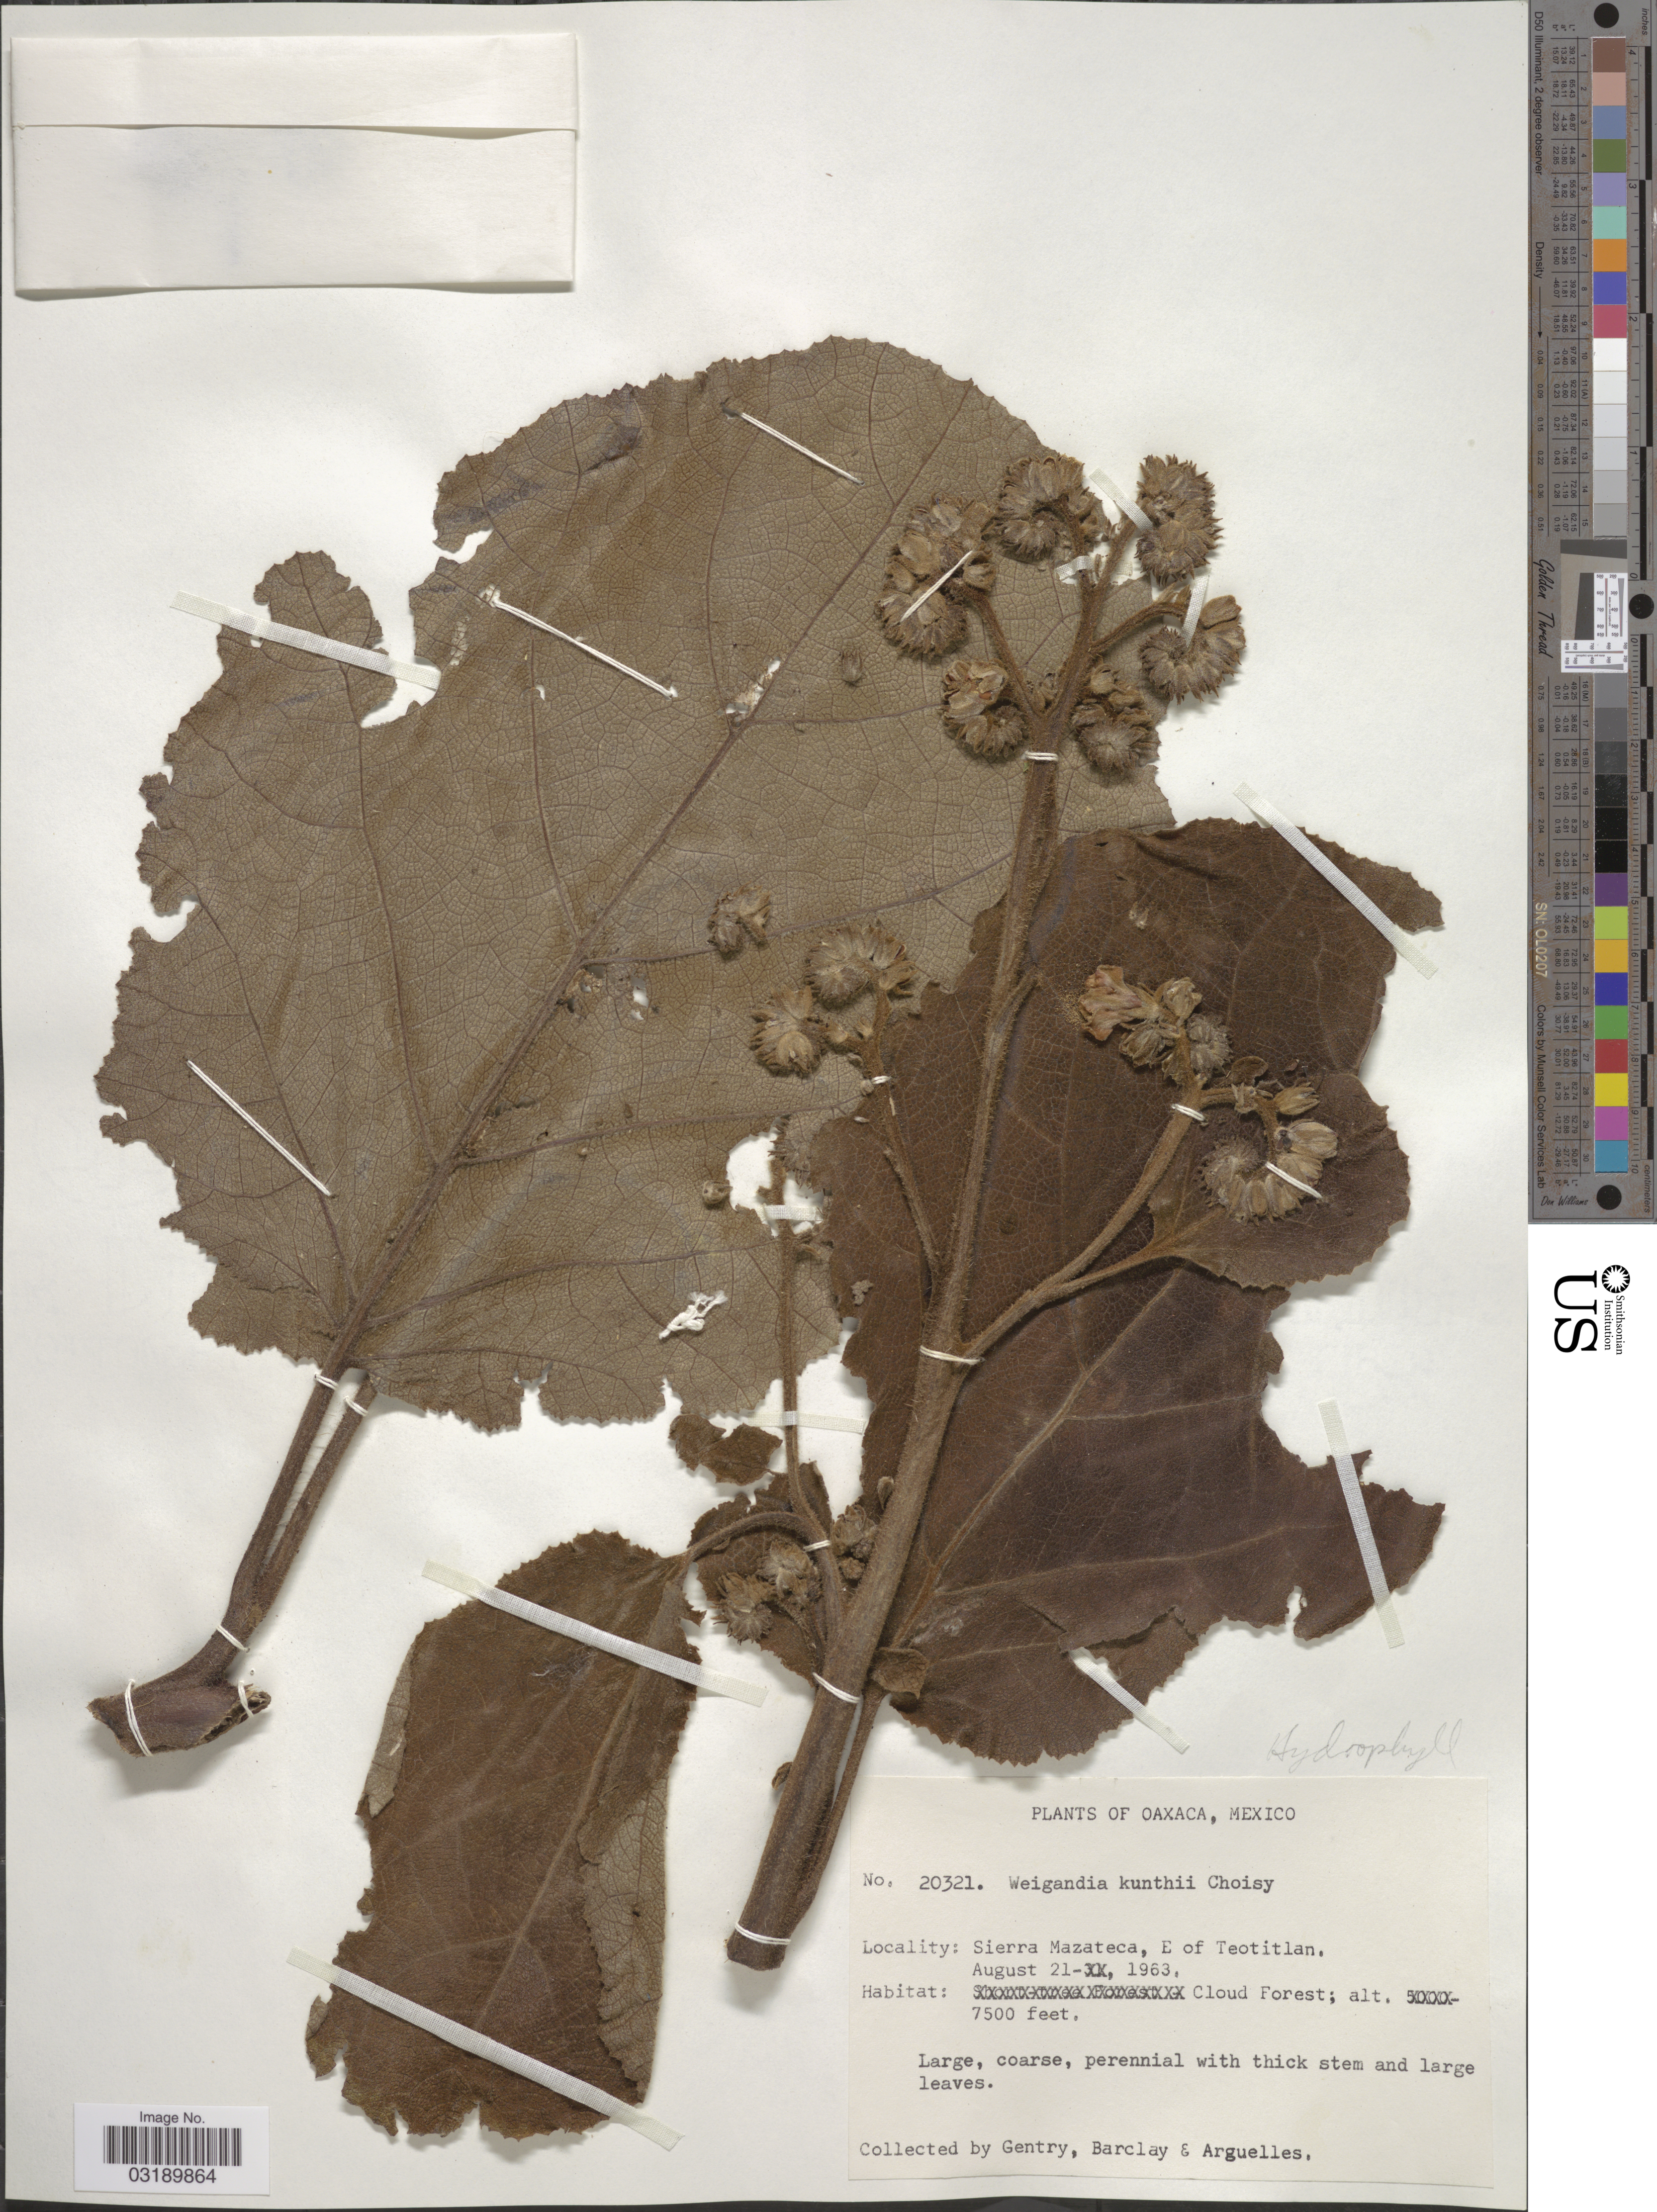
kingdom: Plantae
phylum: Tracheophyta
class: Magnoliopsida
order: Boraginales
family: Namaceae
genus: Wigandia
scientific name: Wigandia kunthii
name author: Choisy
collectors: Gentry, --, -- Barclay & Arguelles, --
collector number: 20321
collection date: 1963-08-21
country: Mexico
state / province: Oaxaca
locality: Sierra Mazateca, E of Teotitlan. Cloud Forest.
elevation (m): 2286